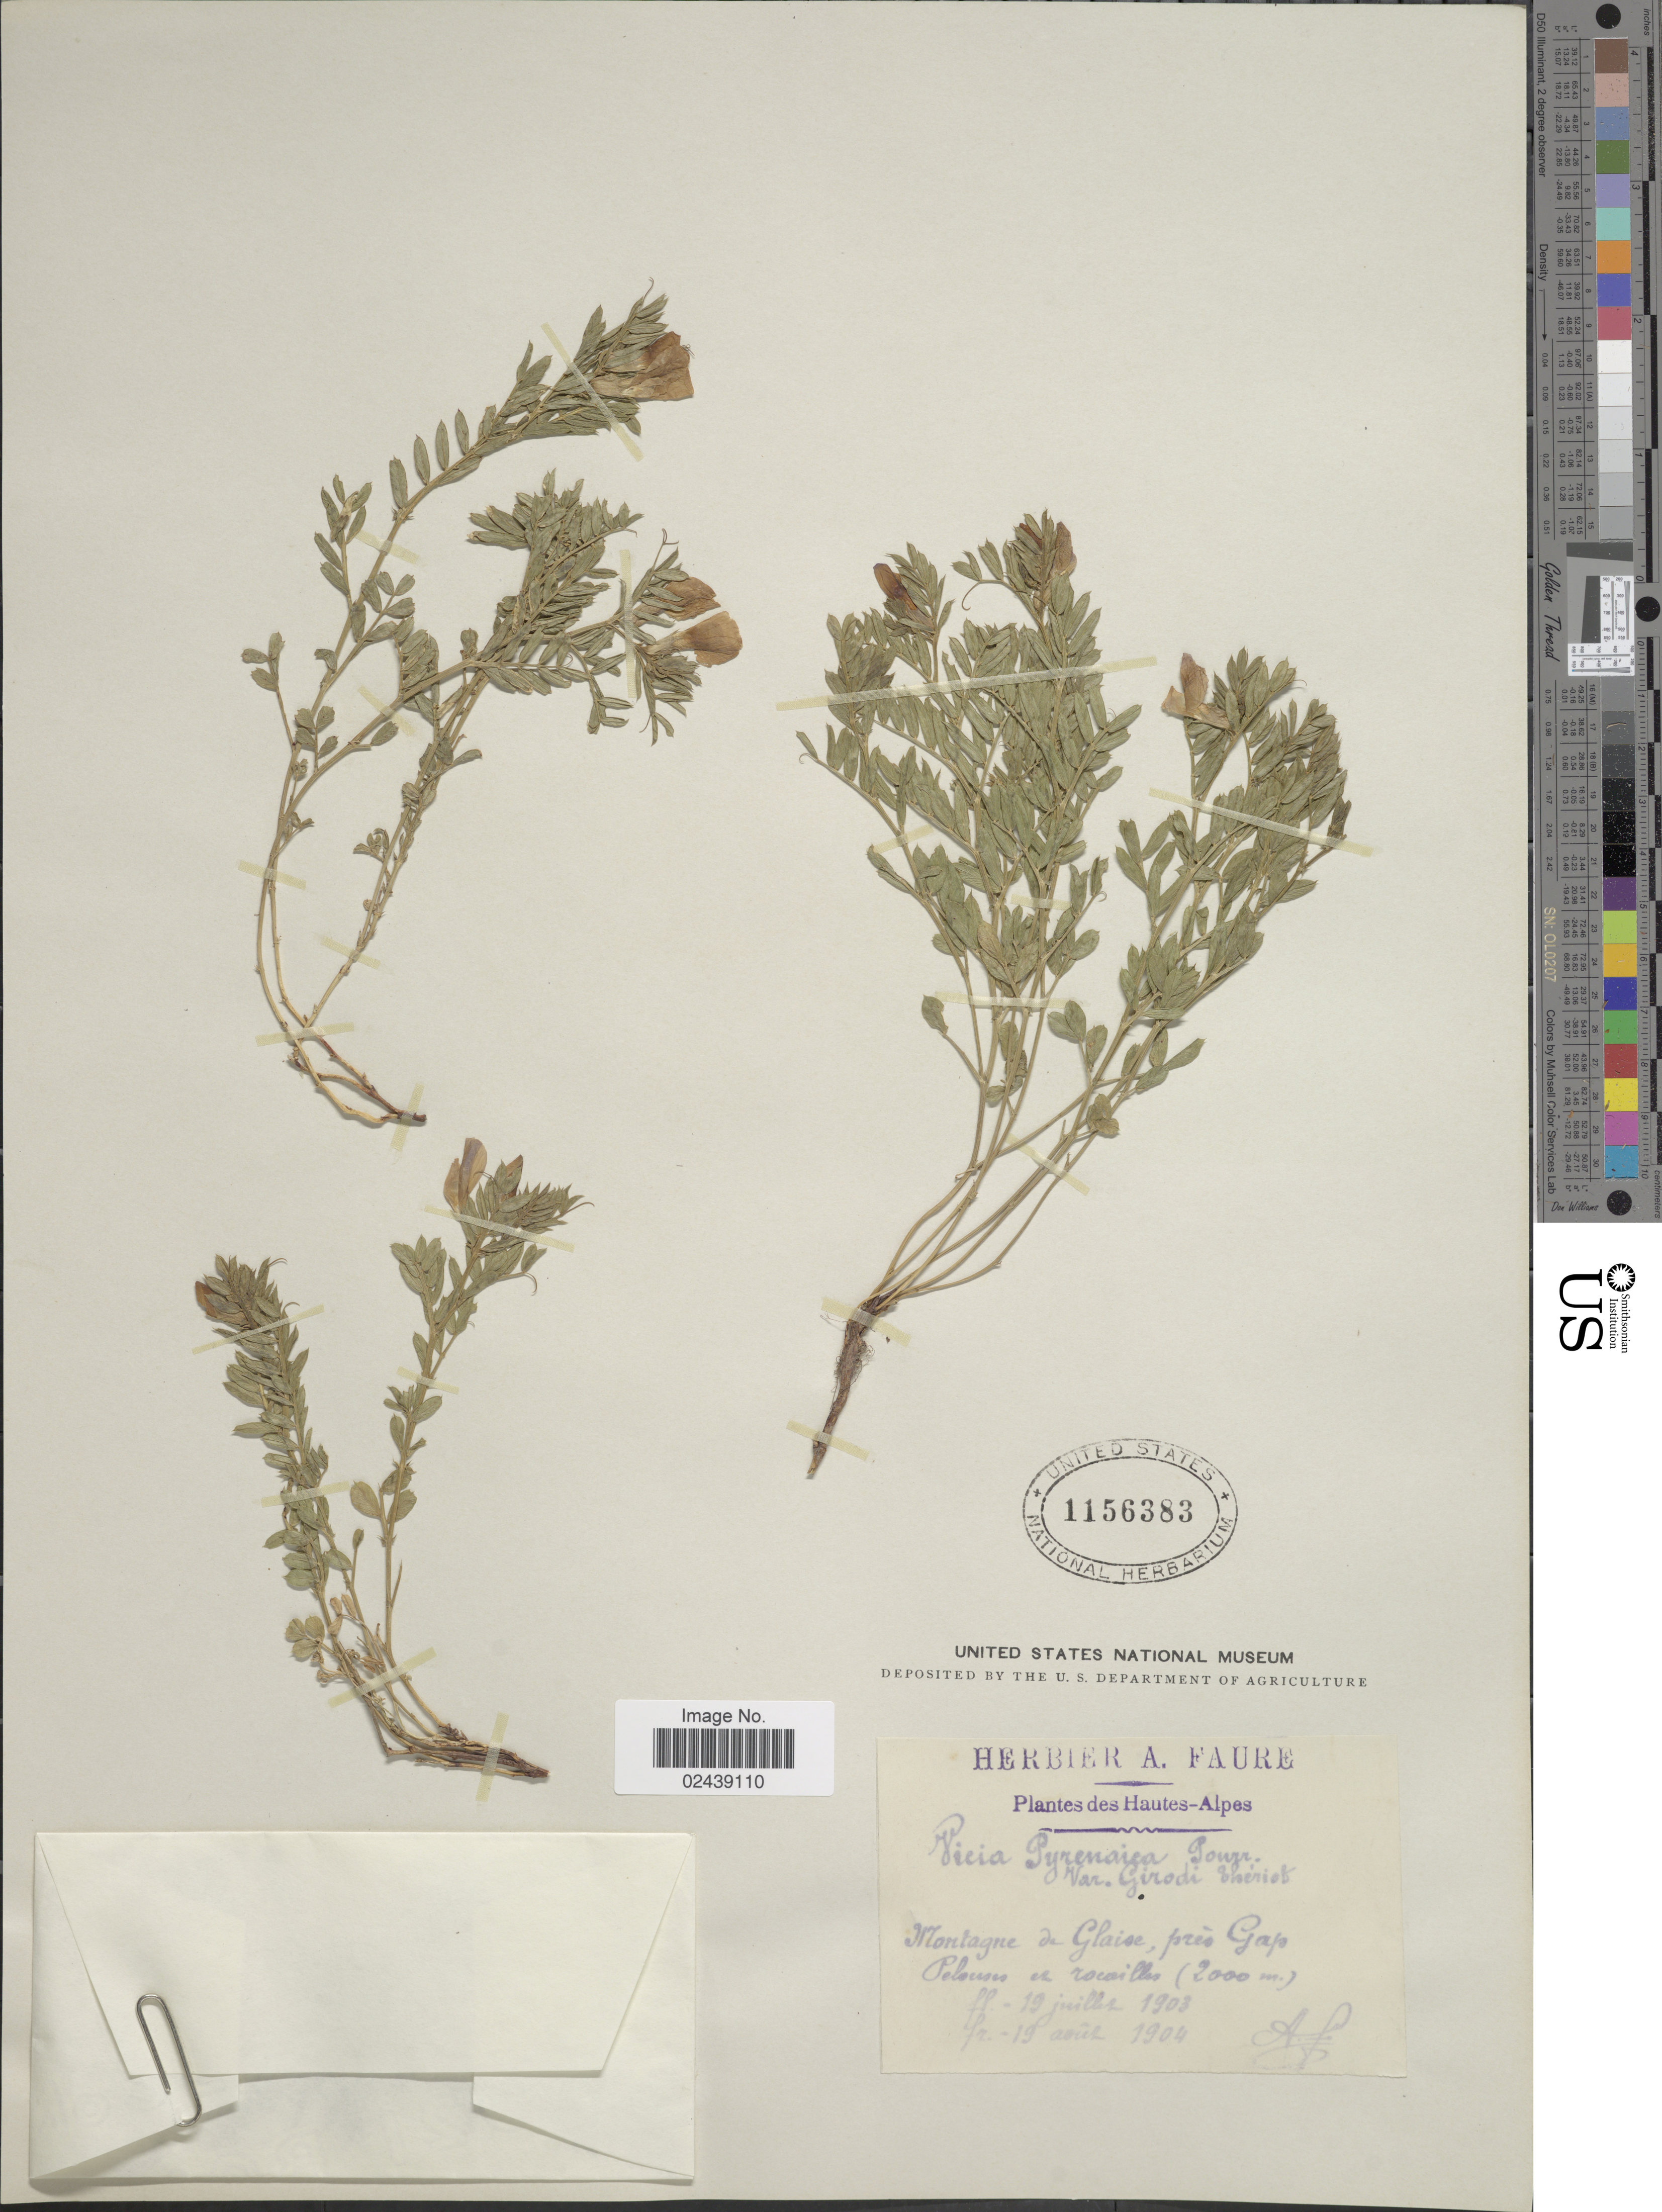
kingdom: Plantae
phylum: Tracheophyta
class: Magnoliopsida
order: Fabales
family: Fabaceae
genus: Vicia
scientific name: Vicia pyrenaica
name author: Pourr.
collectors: A. Faure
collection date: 1903-07-19/1904-04-19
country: France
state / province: Provence-Alpes-Côte d'Azur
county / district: Hautes-Alpes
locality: Hautes-Alpes, Montagne de Glaise, pres Gap Pelersses [interpreted] et rocoillas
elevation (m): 2000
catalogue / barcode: US 1156383